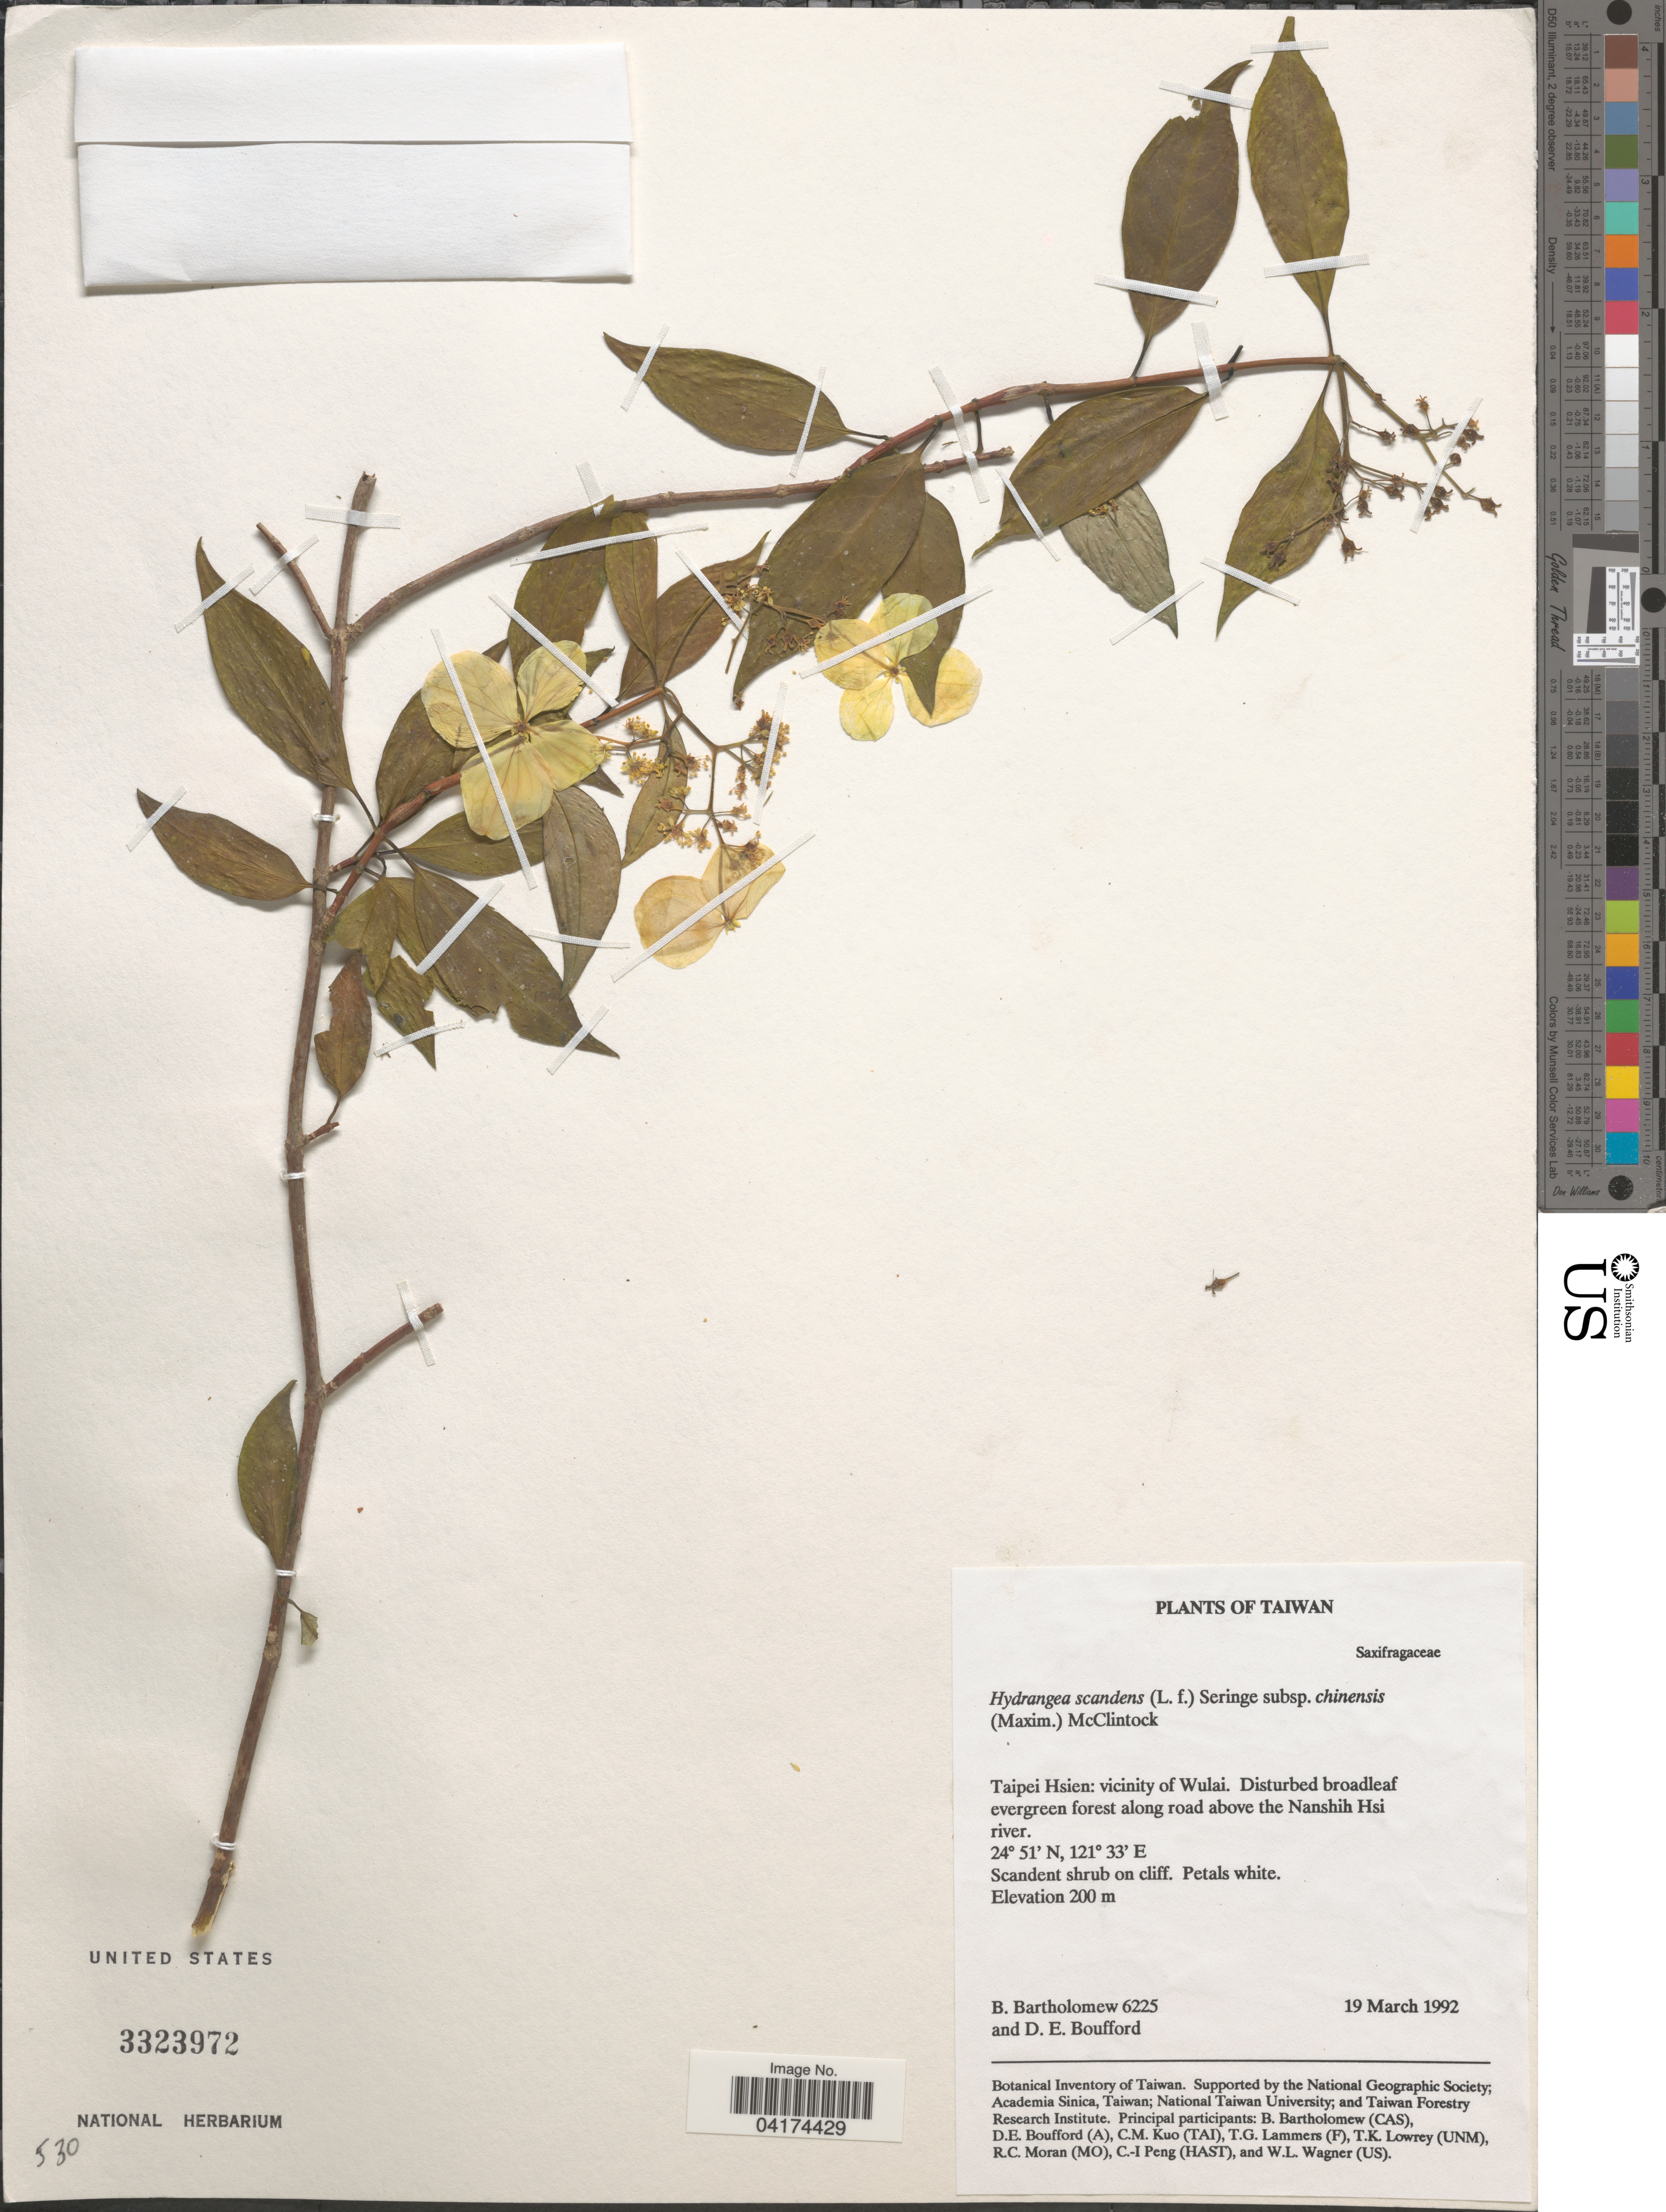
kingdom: Plantae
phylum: Tracheophyta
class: Magnoliopsida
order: Cornales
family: Hydrangeaceae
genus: Hydrangea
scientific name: Hydrangea scandens subsp. chinensis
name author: (Maxim.) E. M. McClint.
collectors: B. Bartholomew & D. E. Boufford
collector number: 6225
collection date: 1992-03-19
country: Taiwan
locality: Taipei Hsien: vicinity of Wulai. Disturbed broadleaf evergreen forest along road above the Nanshih Hsi river.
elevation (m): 200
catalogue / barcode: US 3323972